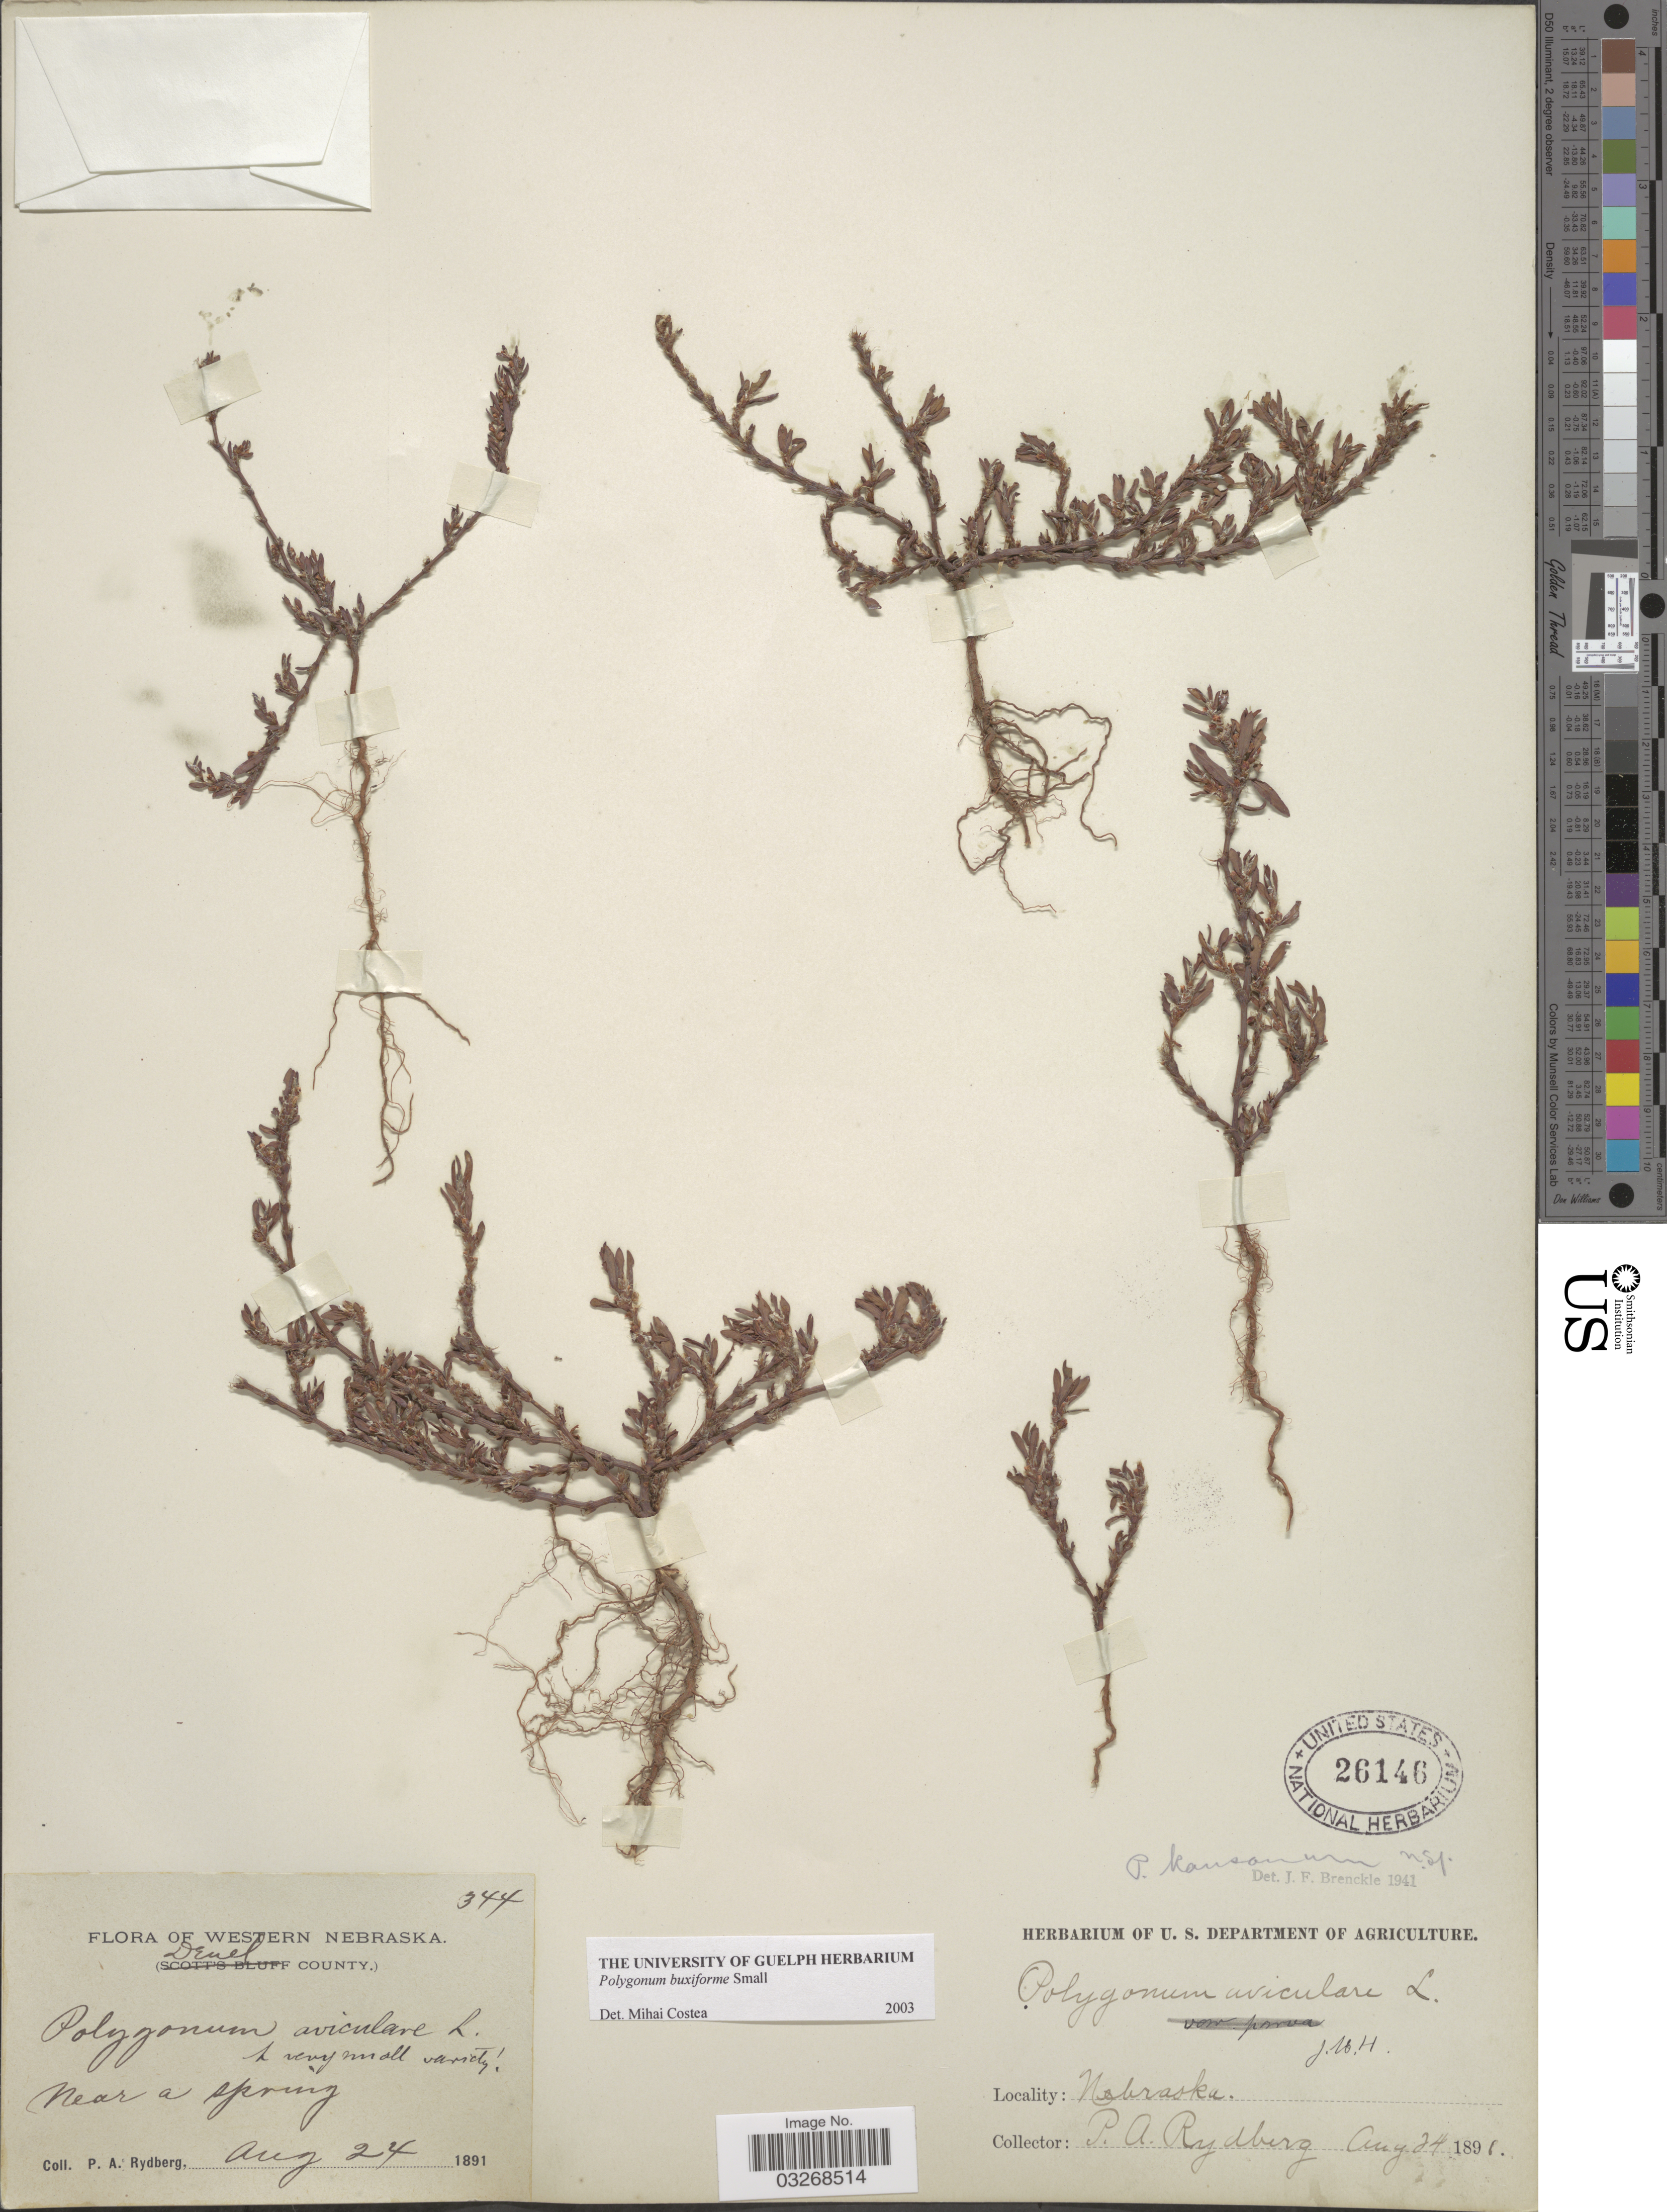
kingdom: Plantae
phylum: Tracheophyta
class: Magnoliopsida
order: Caryophyllales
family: Polygonaceae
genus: Polygonum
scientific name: Polygonum buxiforme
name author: Small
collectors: P. A. Rydberg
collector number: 344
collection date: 1891-08-24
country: United States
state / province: Nebraska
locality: Western Nebraska. (Deuel County.) Near a spring.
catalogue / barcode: US 26146